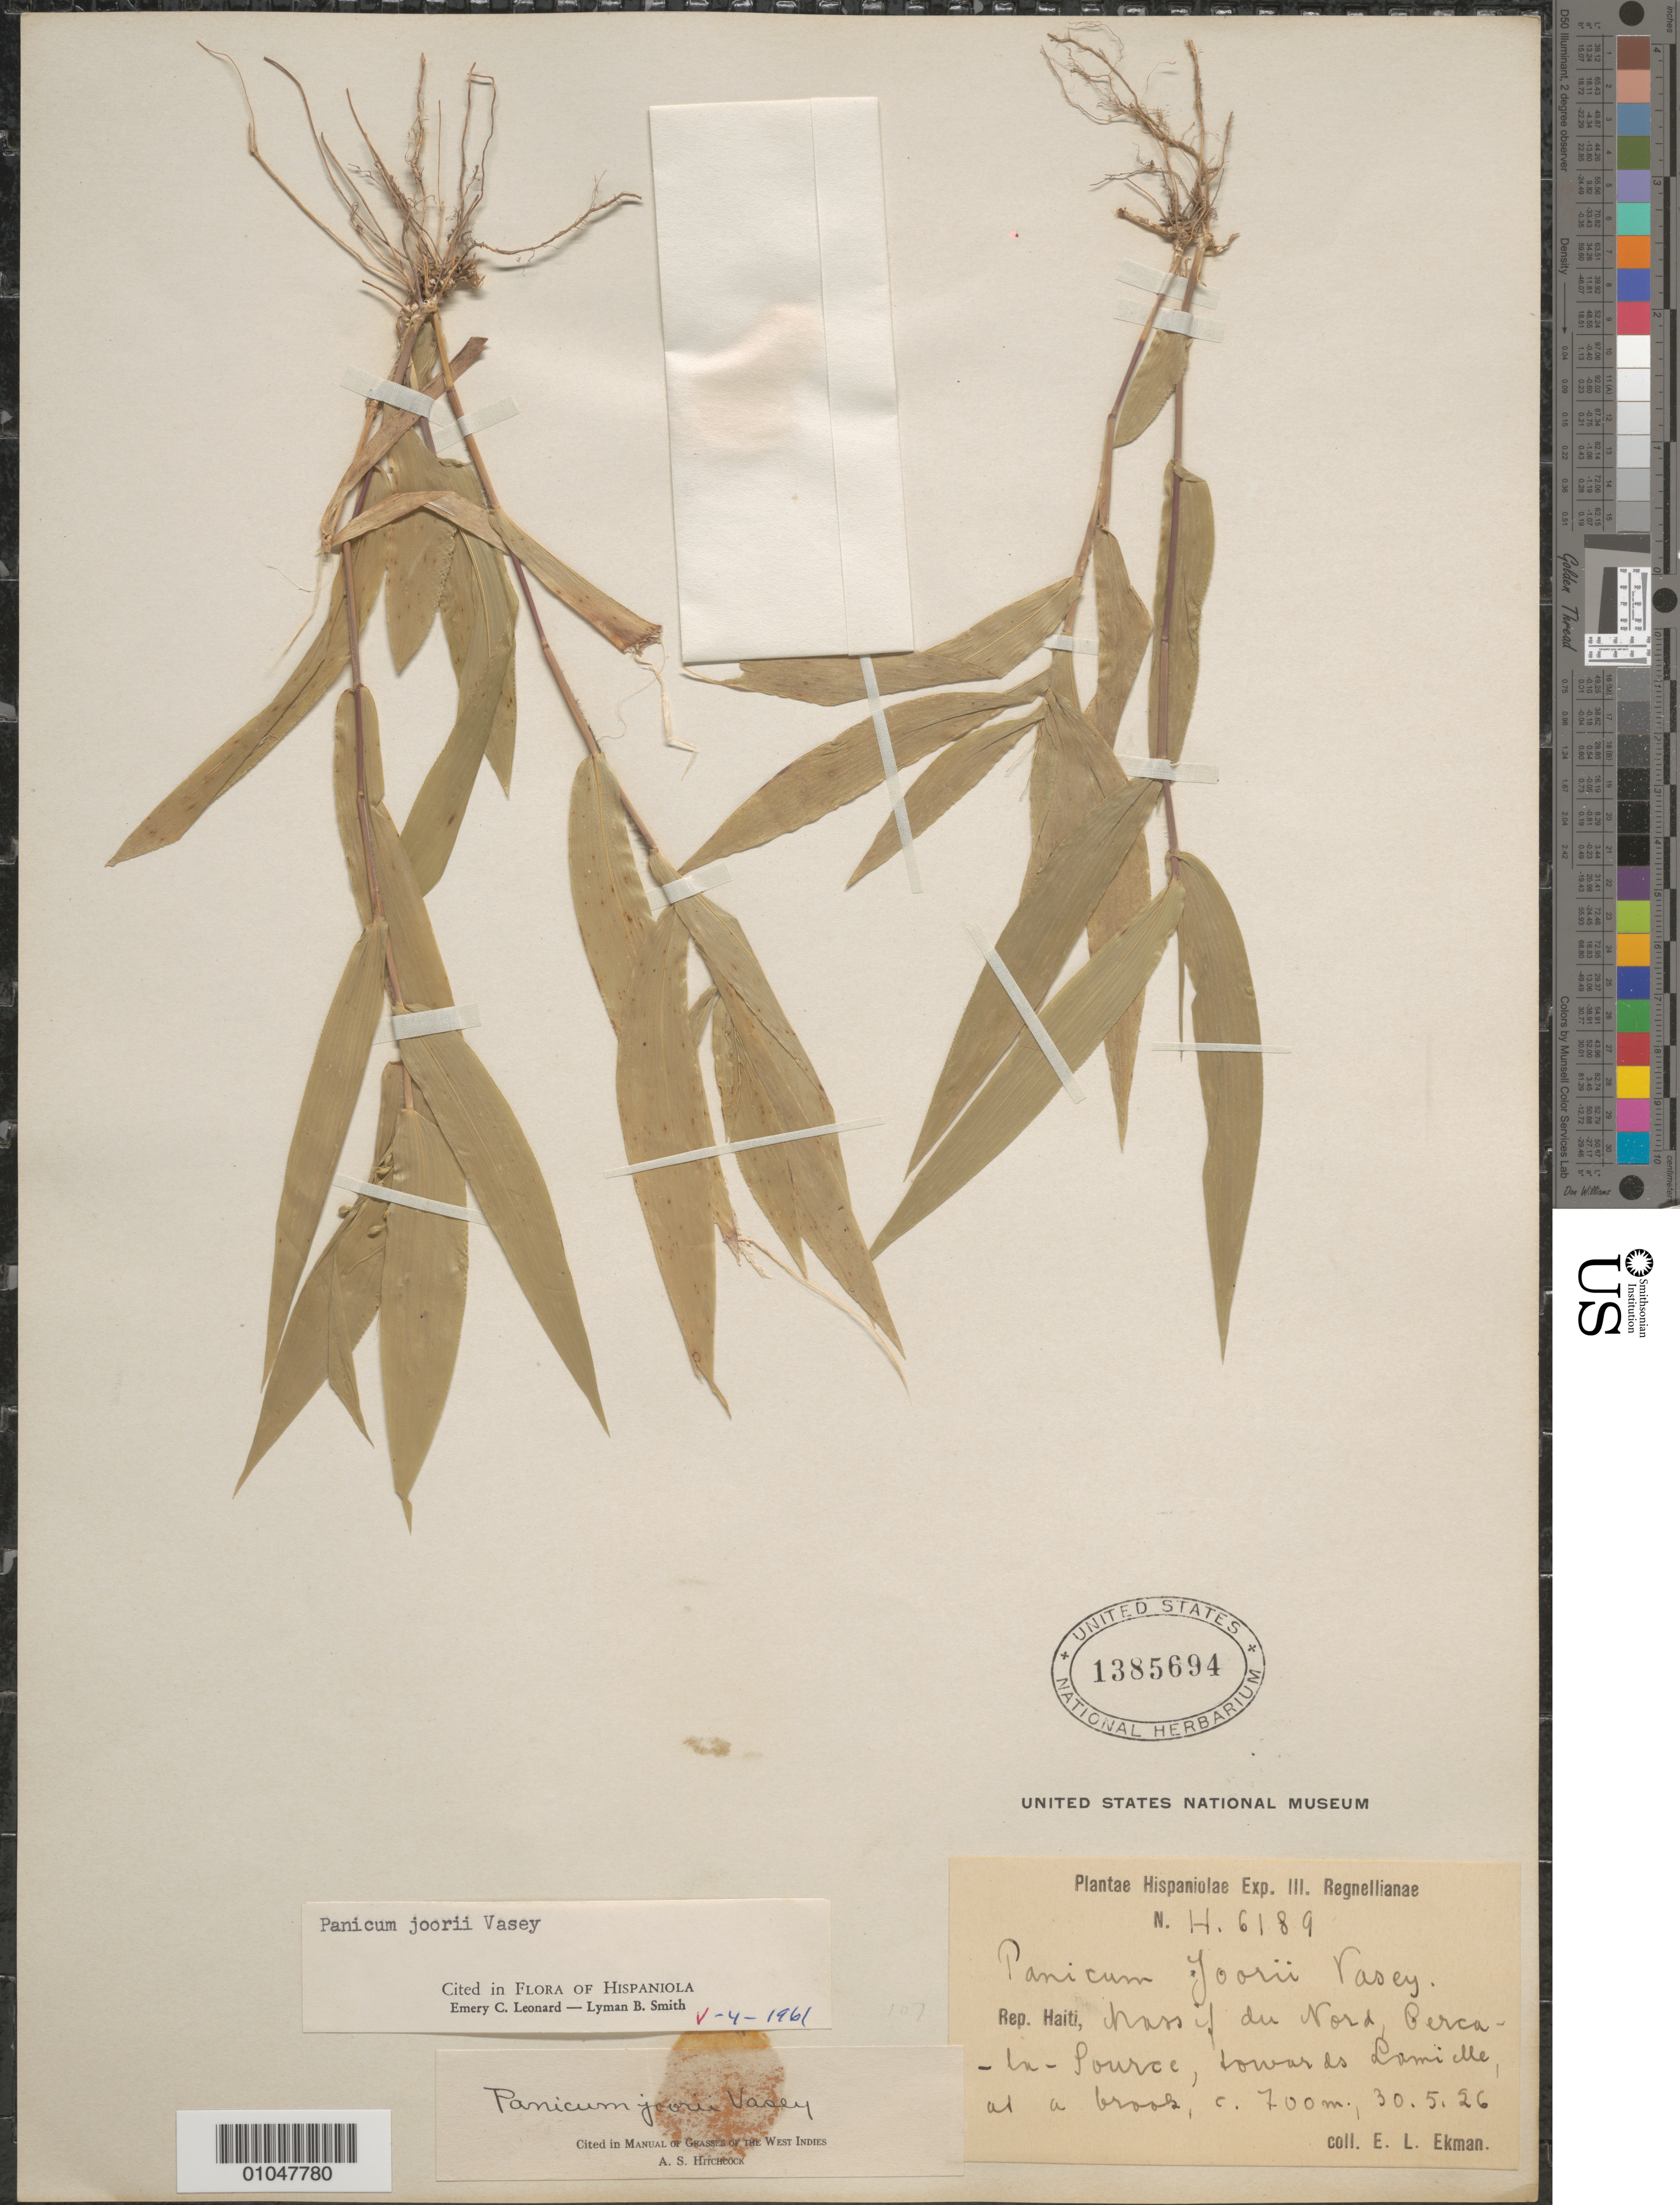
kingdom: Plantae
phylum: Tracheophyta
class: Liliopsida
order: Poales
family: Poaceae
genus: Panicum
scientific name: Panicum sp.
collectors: E. L. Ekman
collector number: H 6189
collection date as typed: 30 May 1926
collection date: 1926-05-30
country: Haiti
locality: Massif du Nord, Cera-la-Source, towards Lamielle, at a brook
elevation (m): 700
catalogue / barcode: US 1385694